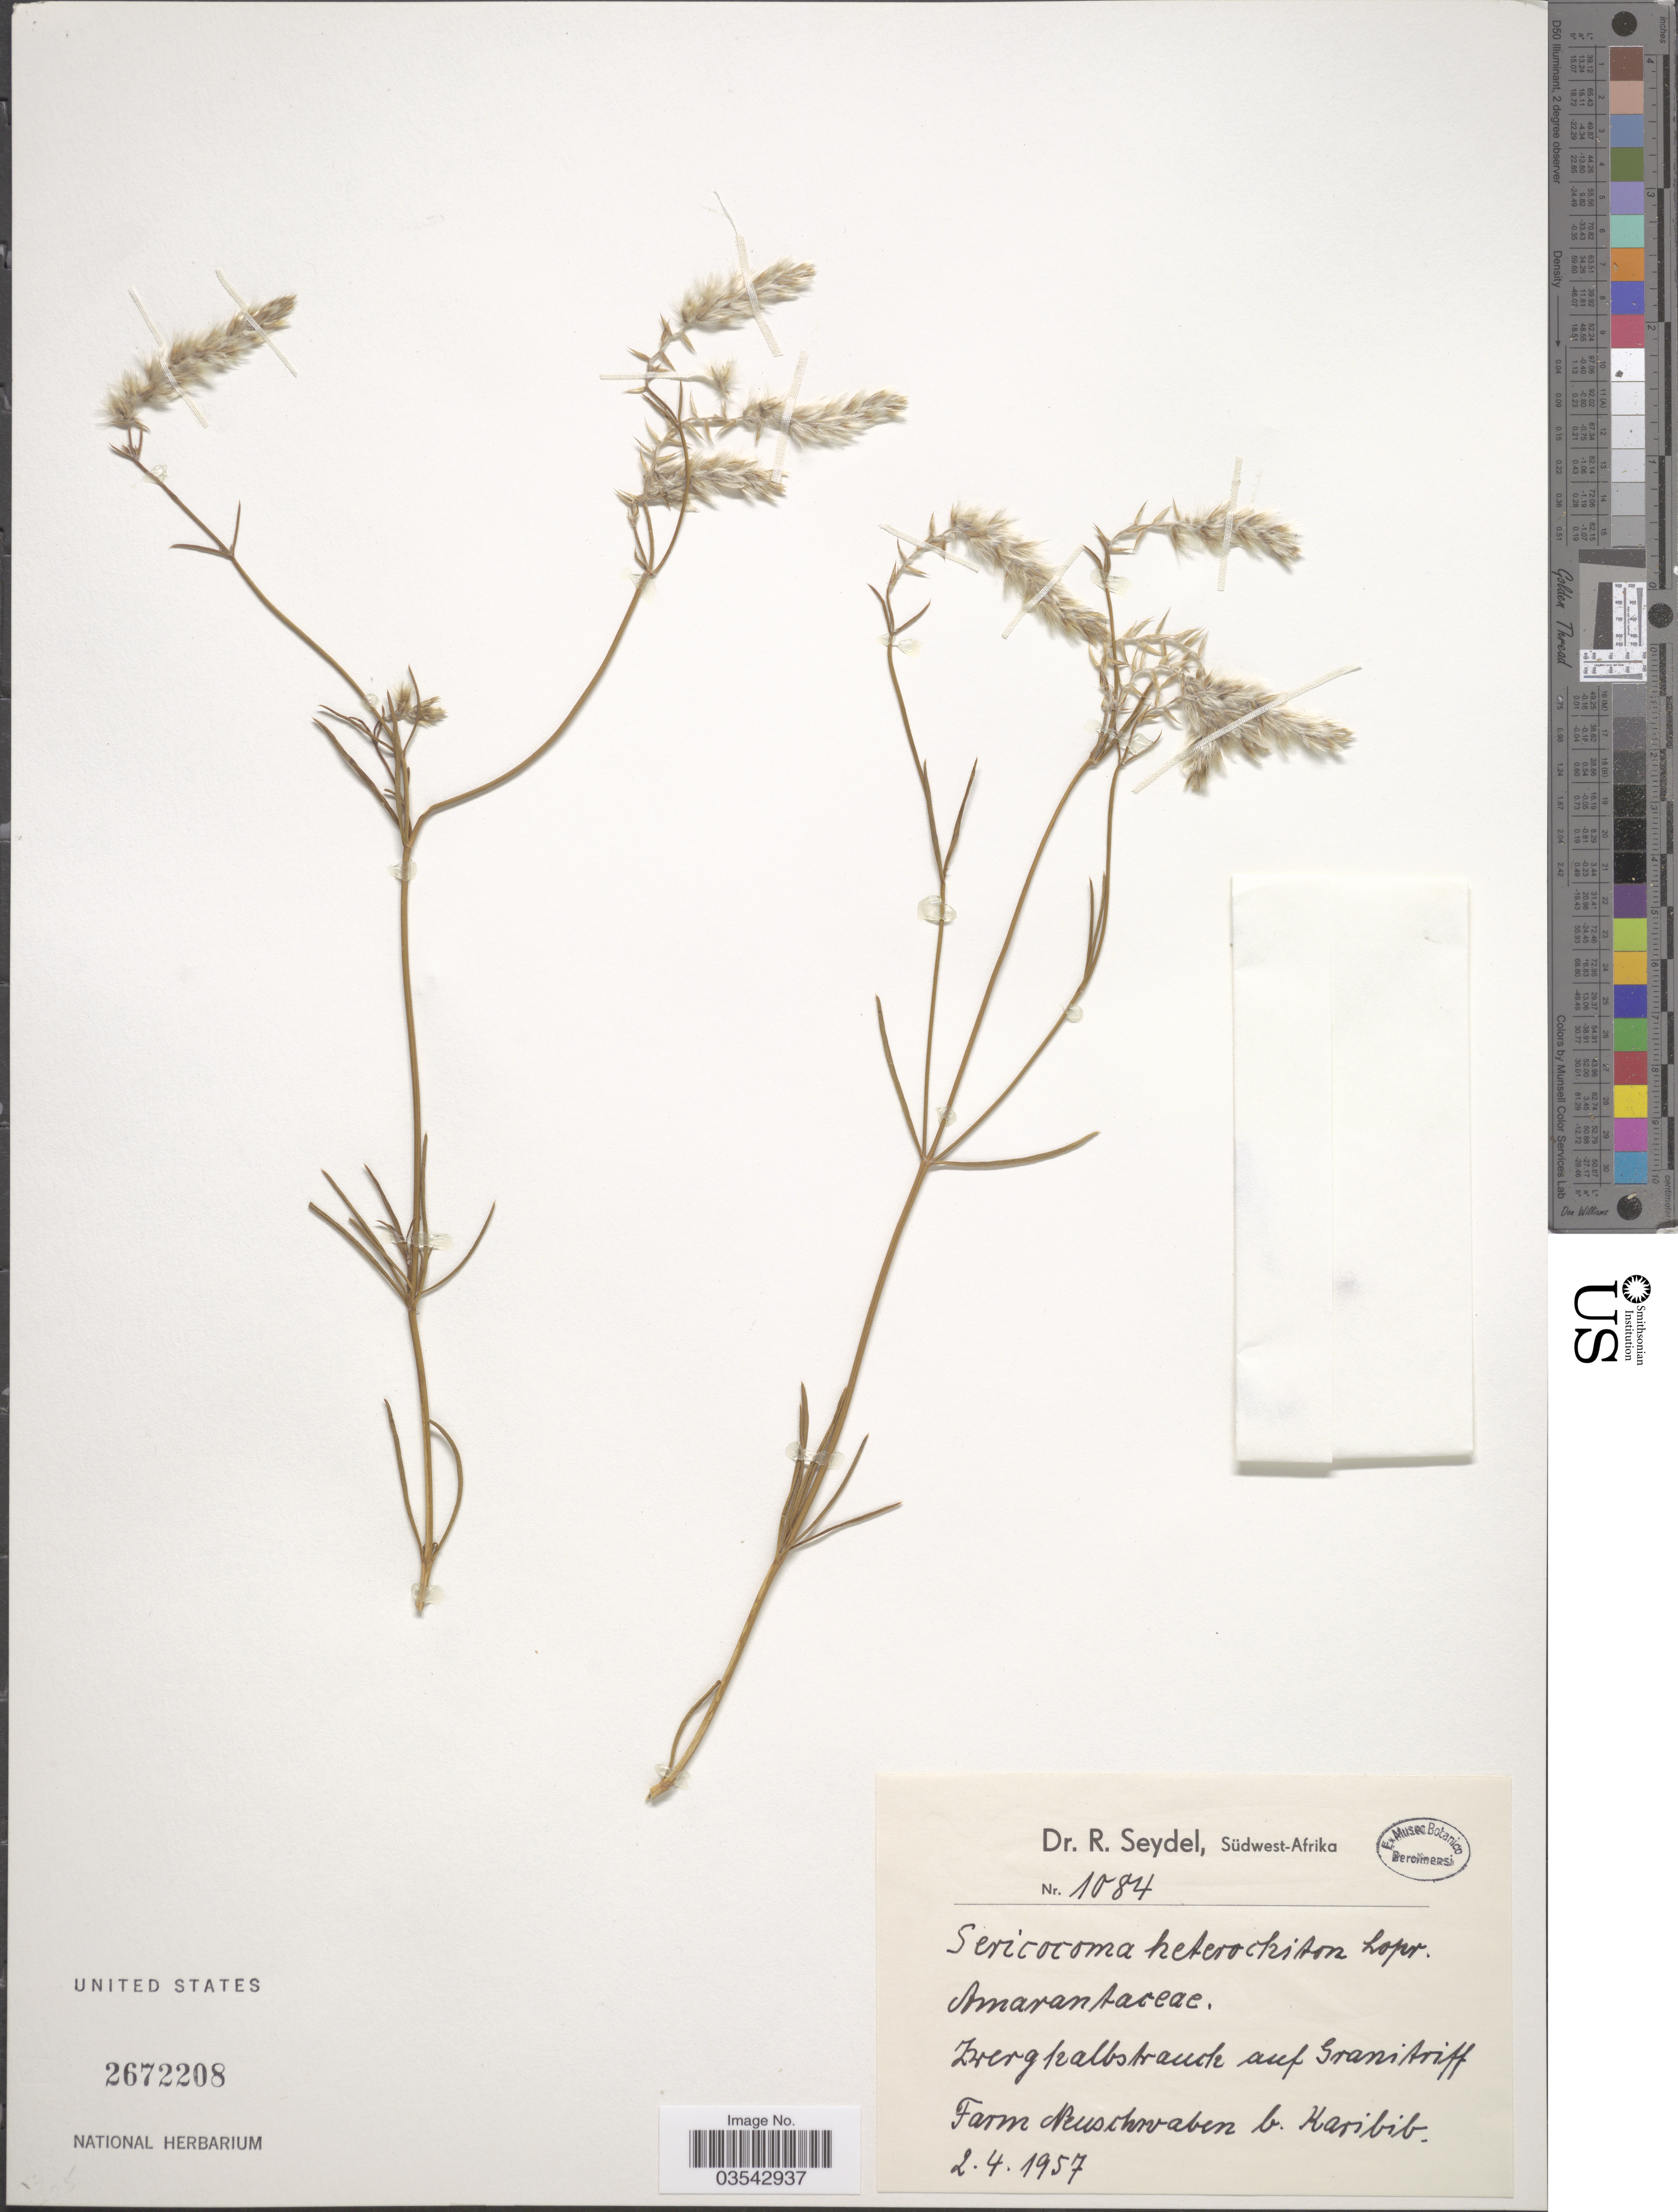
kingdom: Plantae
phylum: Tracheophyta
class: Magnoliopsida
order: Caryophyllales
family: Amaranthaceae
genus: Sericocoma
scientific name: Sericocoma heterochiton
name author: Lopr.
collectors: R. Seydel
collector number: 1084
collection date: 1957-04-02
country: Namibia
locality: Südwest-Afrika. Zwerghalbstrauch auf Granitriff Farm Neuschwaben b. Karibib.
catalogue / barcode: US 2672208